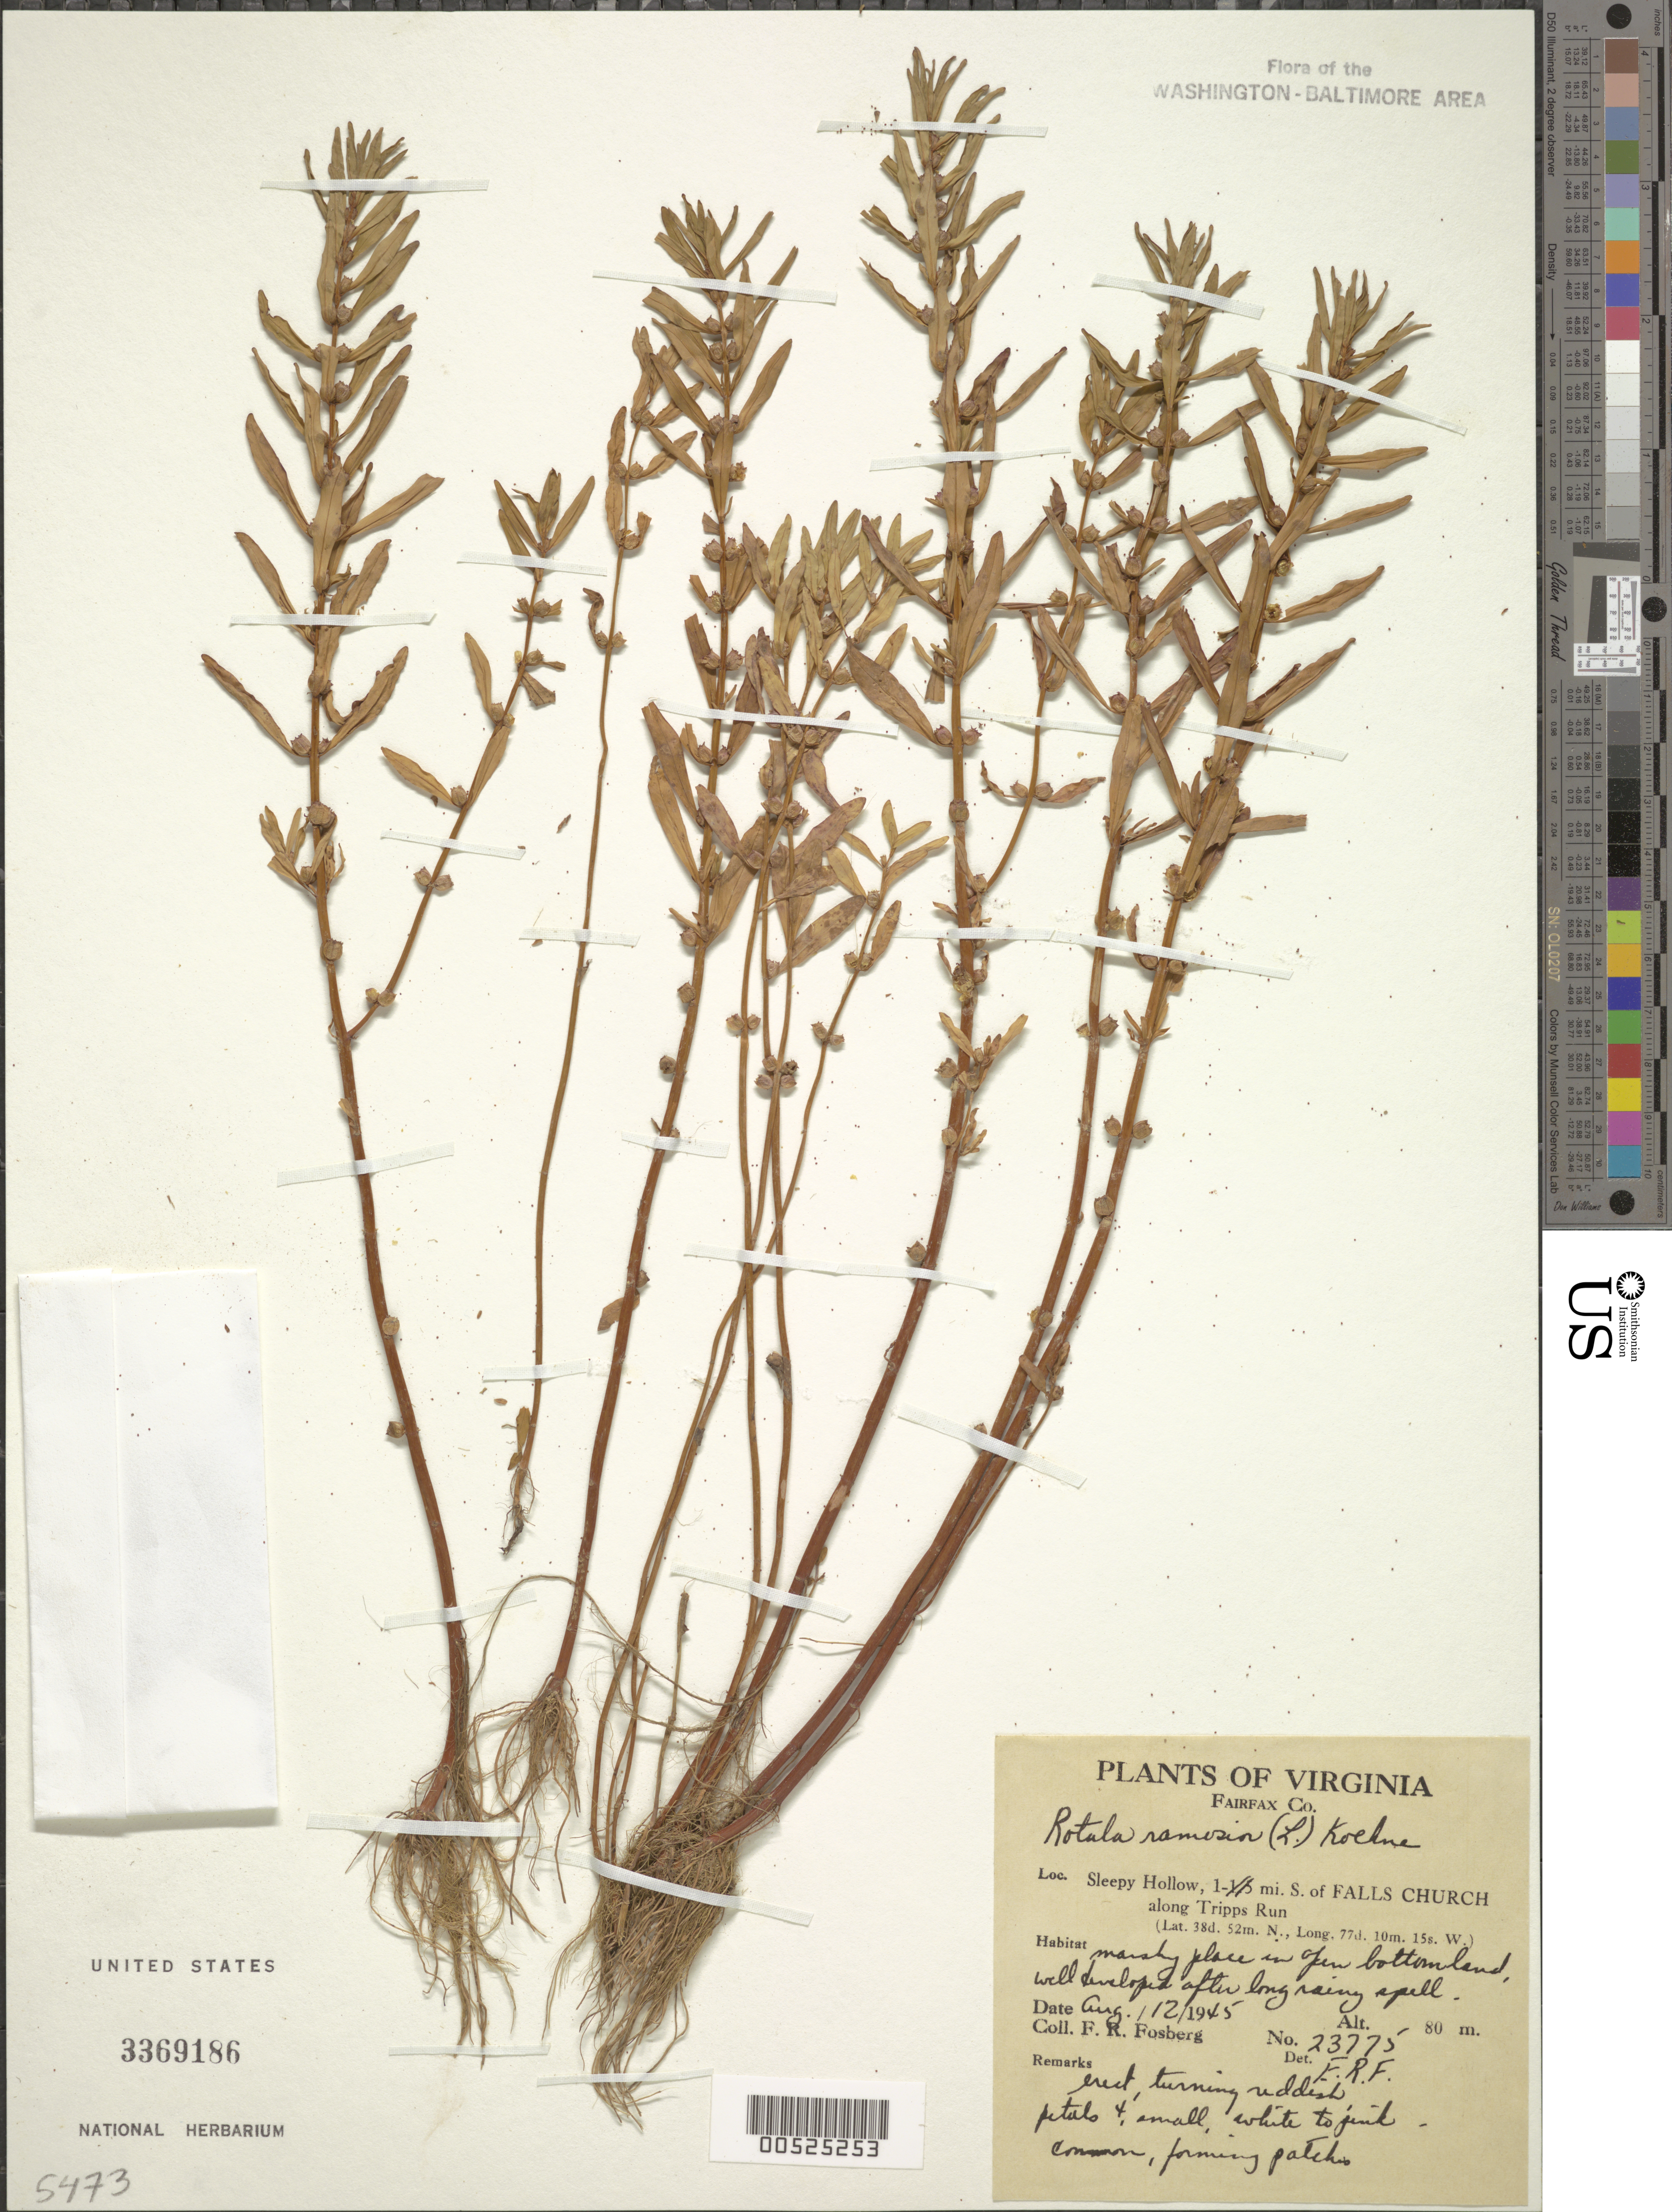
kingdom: Plantae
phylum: Tracheophyta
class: Magnoliopsida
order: Myrtales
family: Lythraceae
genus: Rotala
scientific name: Rotala ramosior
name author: (L.) Koehne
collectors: F. R. Fosberg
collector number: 23775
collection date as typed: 12 Aug 1945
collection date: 1945-08-12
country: United States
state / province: Virginia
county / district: Fairfax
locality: Sleepy Hollow, 1 mi. S of Falls Church along Tripps Run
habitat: Marshy place in open bottomland, well developed after long rainy spell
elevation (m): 80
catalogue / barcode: US 3369186